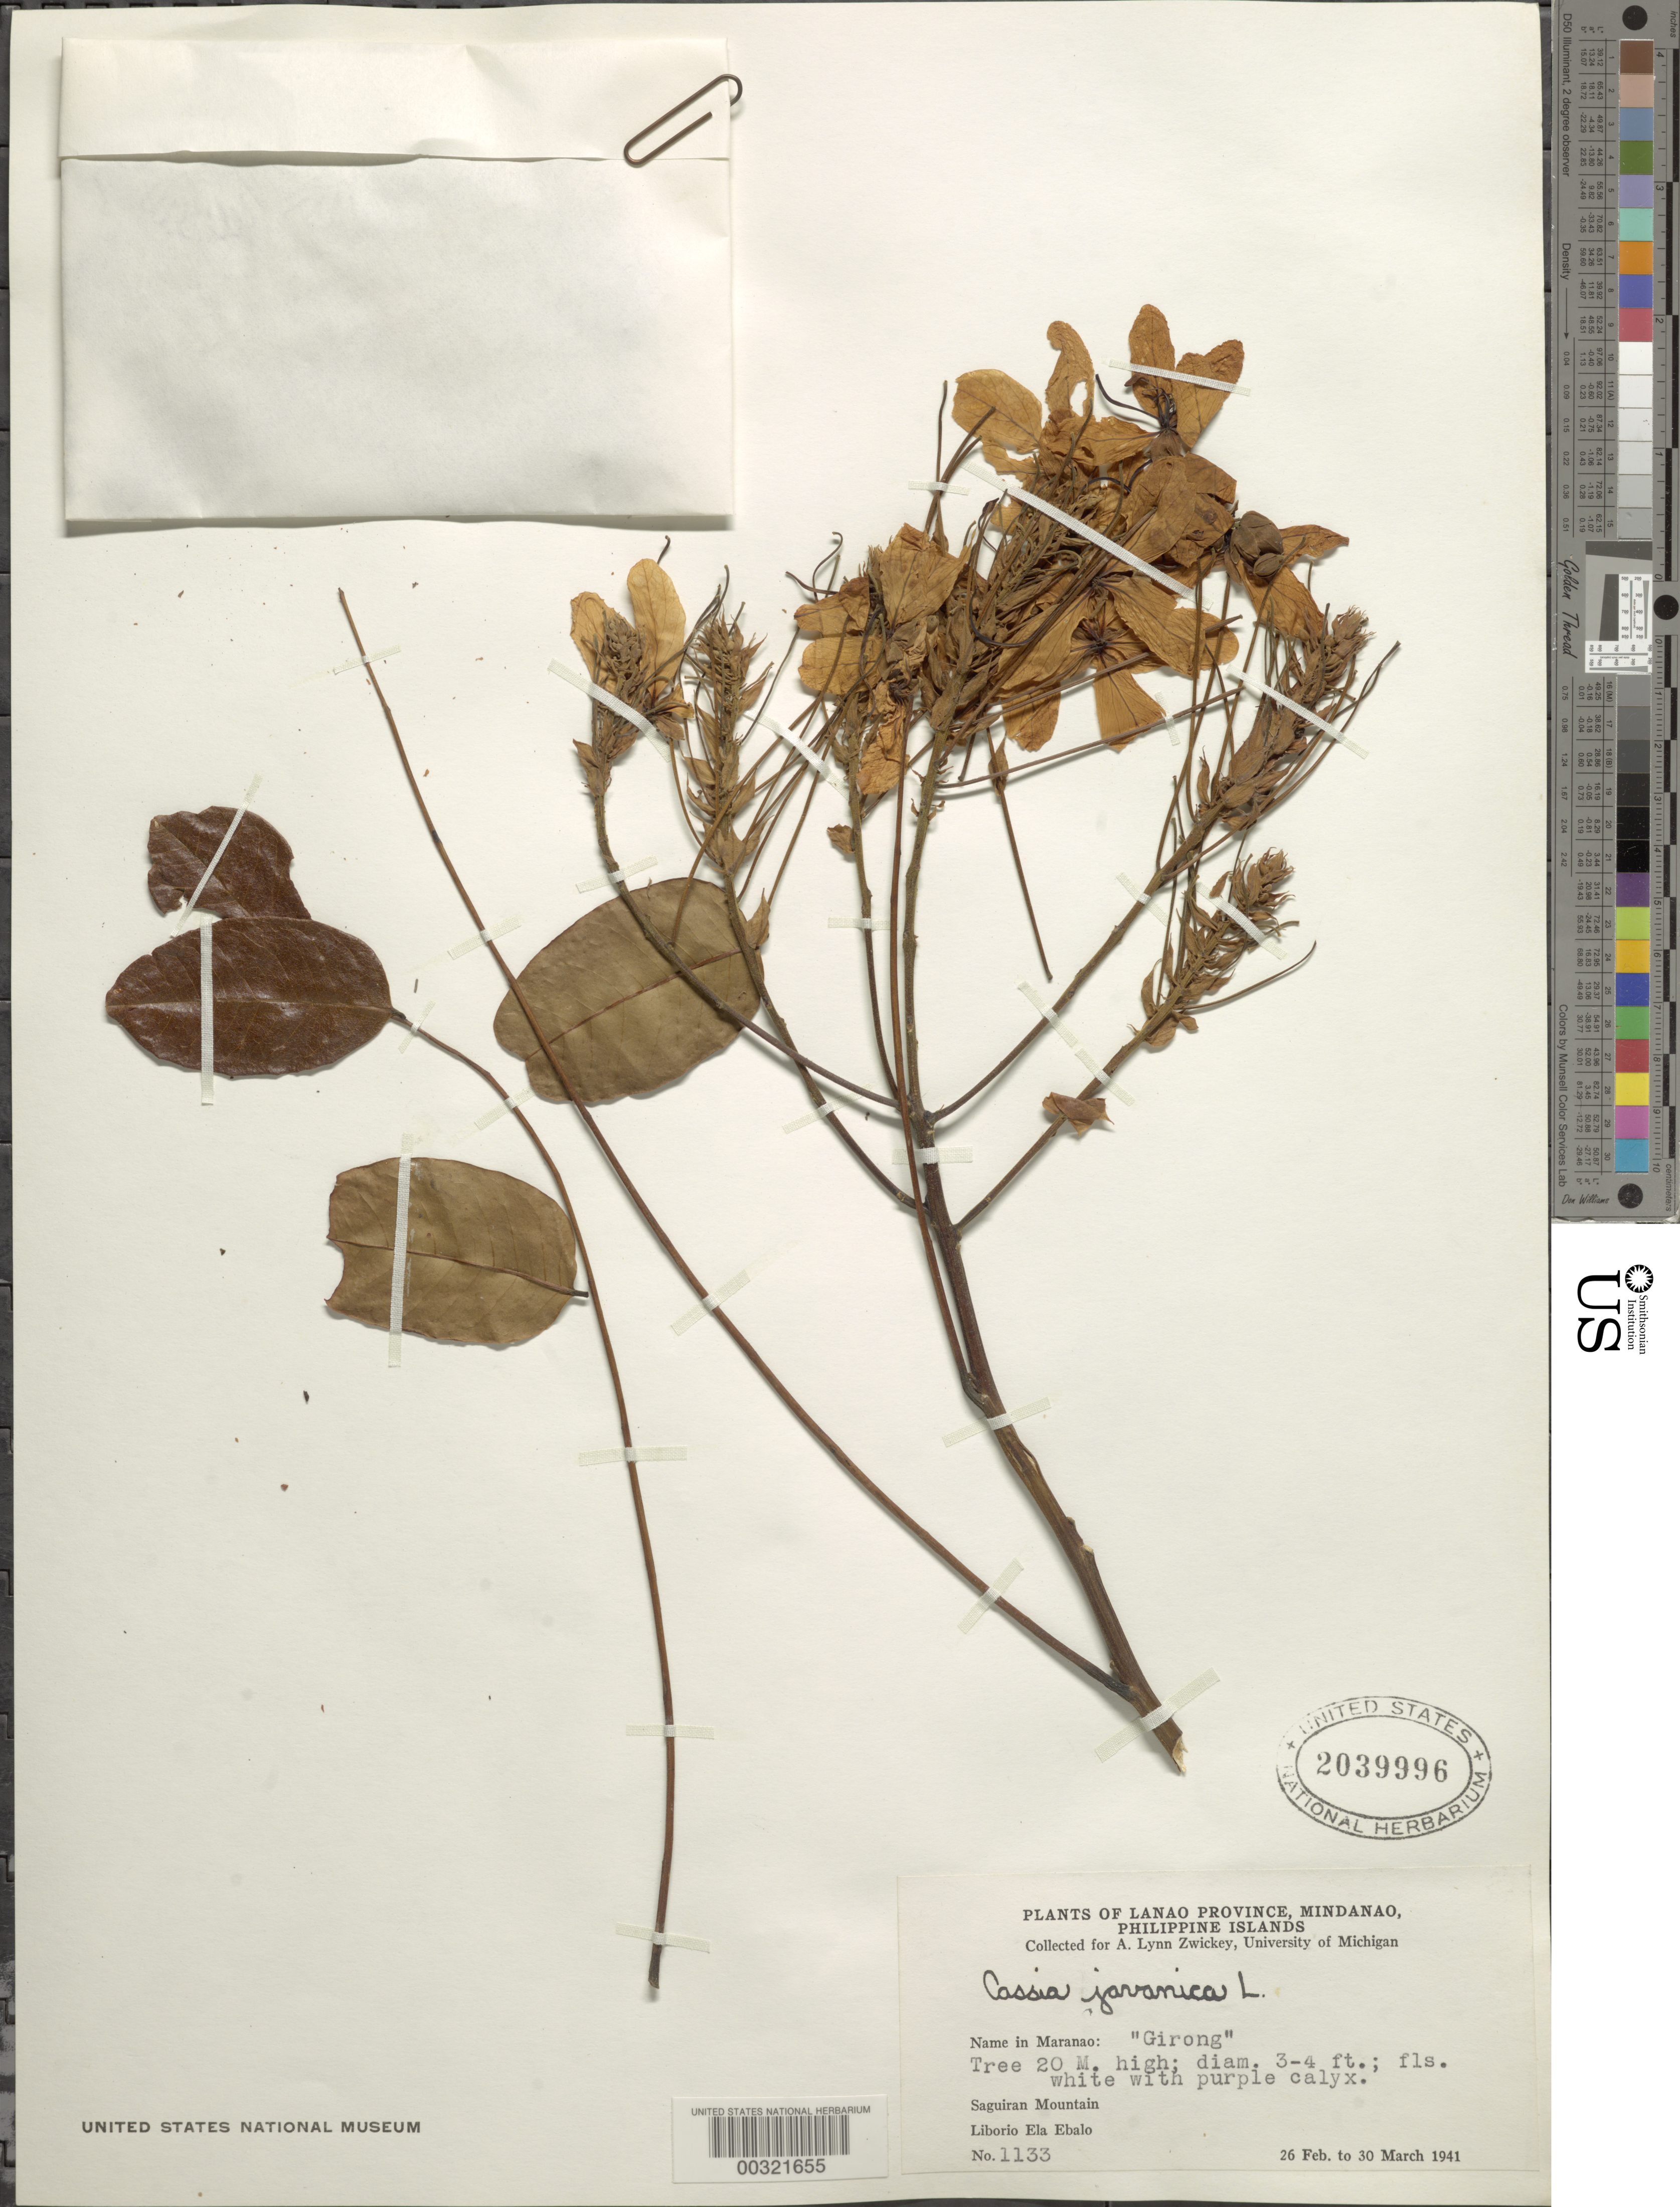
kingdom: Plantae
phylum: Tracheophyta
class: Magnoliopsida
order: Fabales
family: Fabaceae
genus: Cassia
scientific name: Cassia javanica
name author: L.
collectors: L. Ebalo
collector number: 1133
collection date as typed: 26 Feb 1941 to 30 Mar 1941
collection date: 1941-02-26/1941-03-30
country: Philippines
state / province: Muslim Mindanao / Northern Mindanao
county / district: Lanao del Norte / Lanao del Sur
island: Mindanao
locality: Saguiran mountain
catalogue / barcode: US 2039996